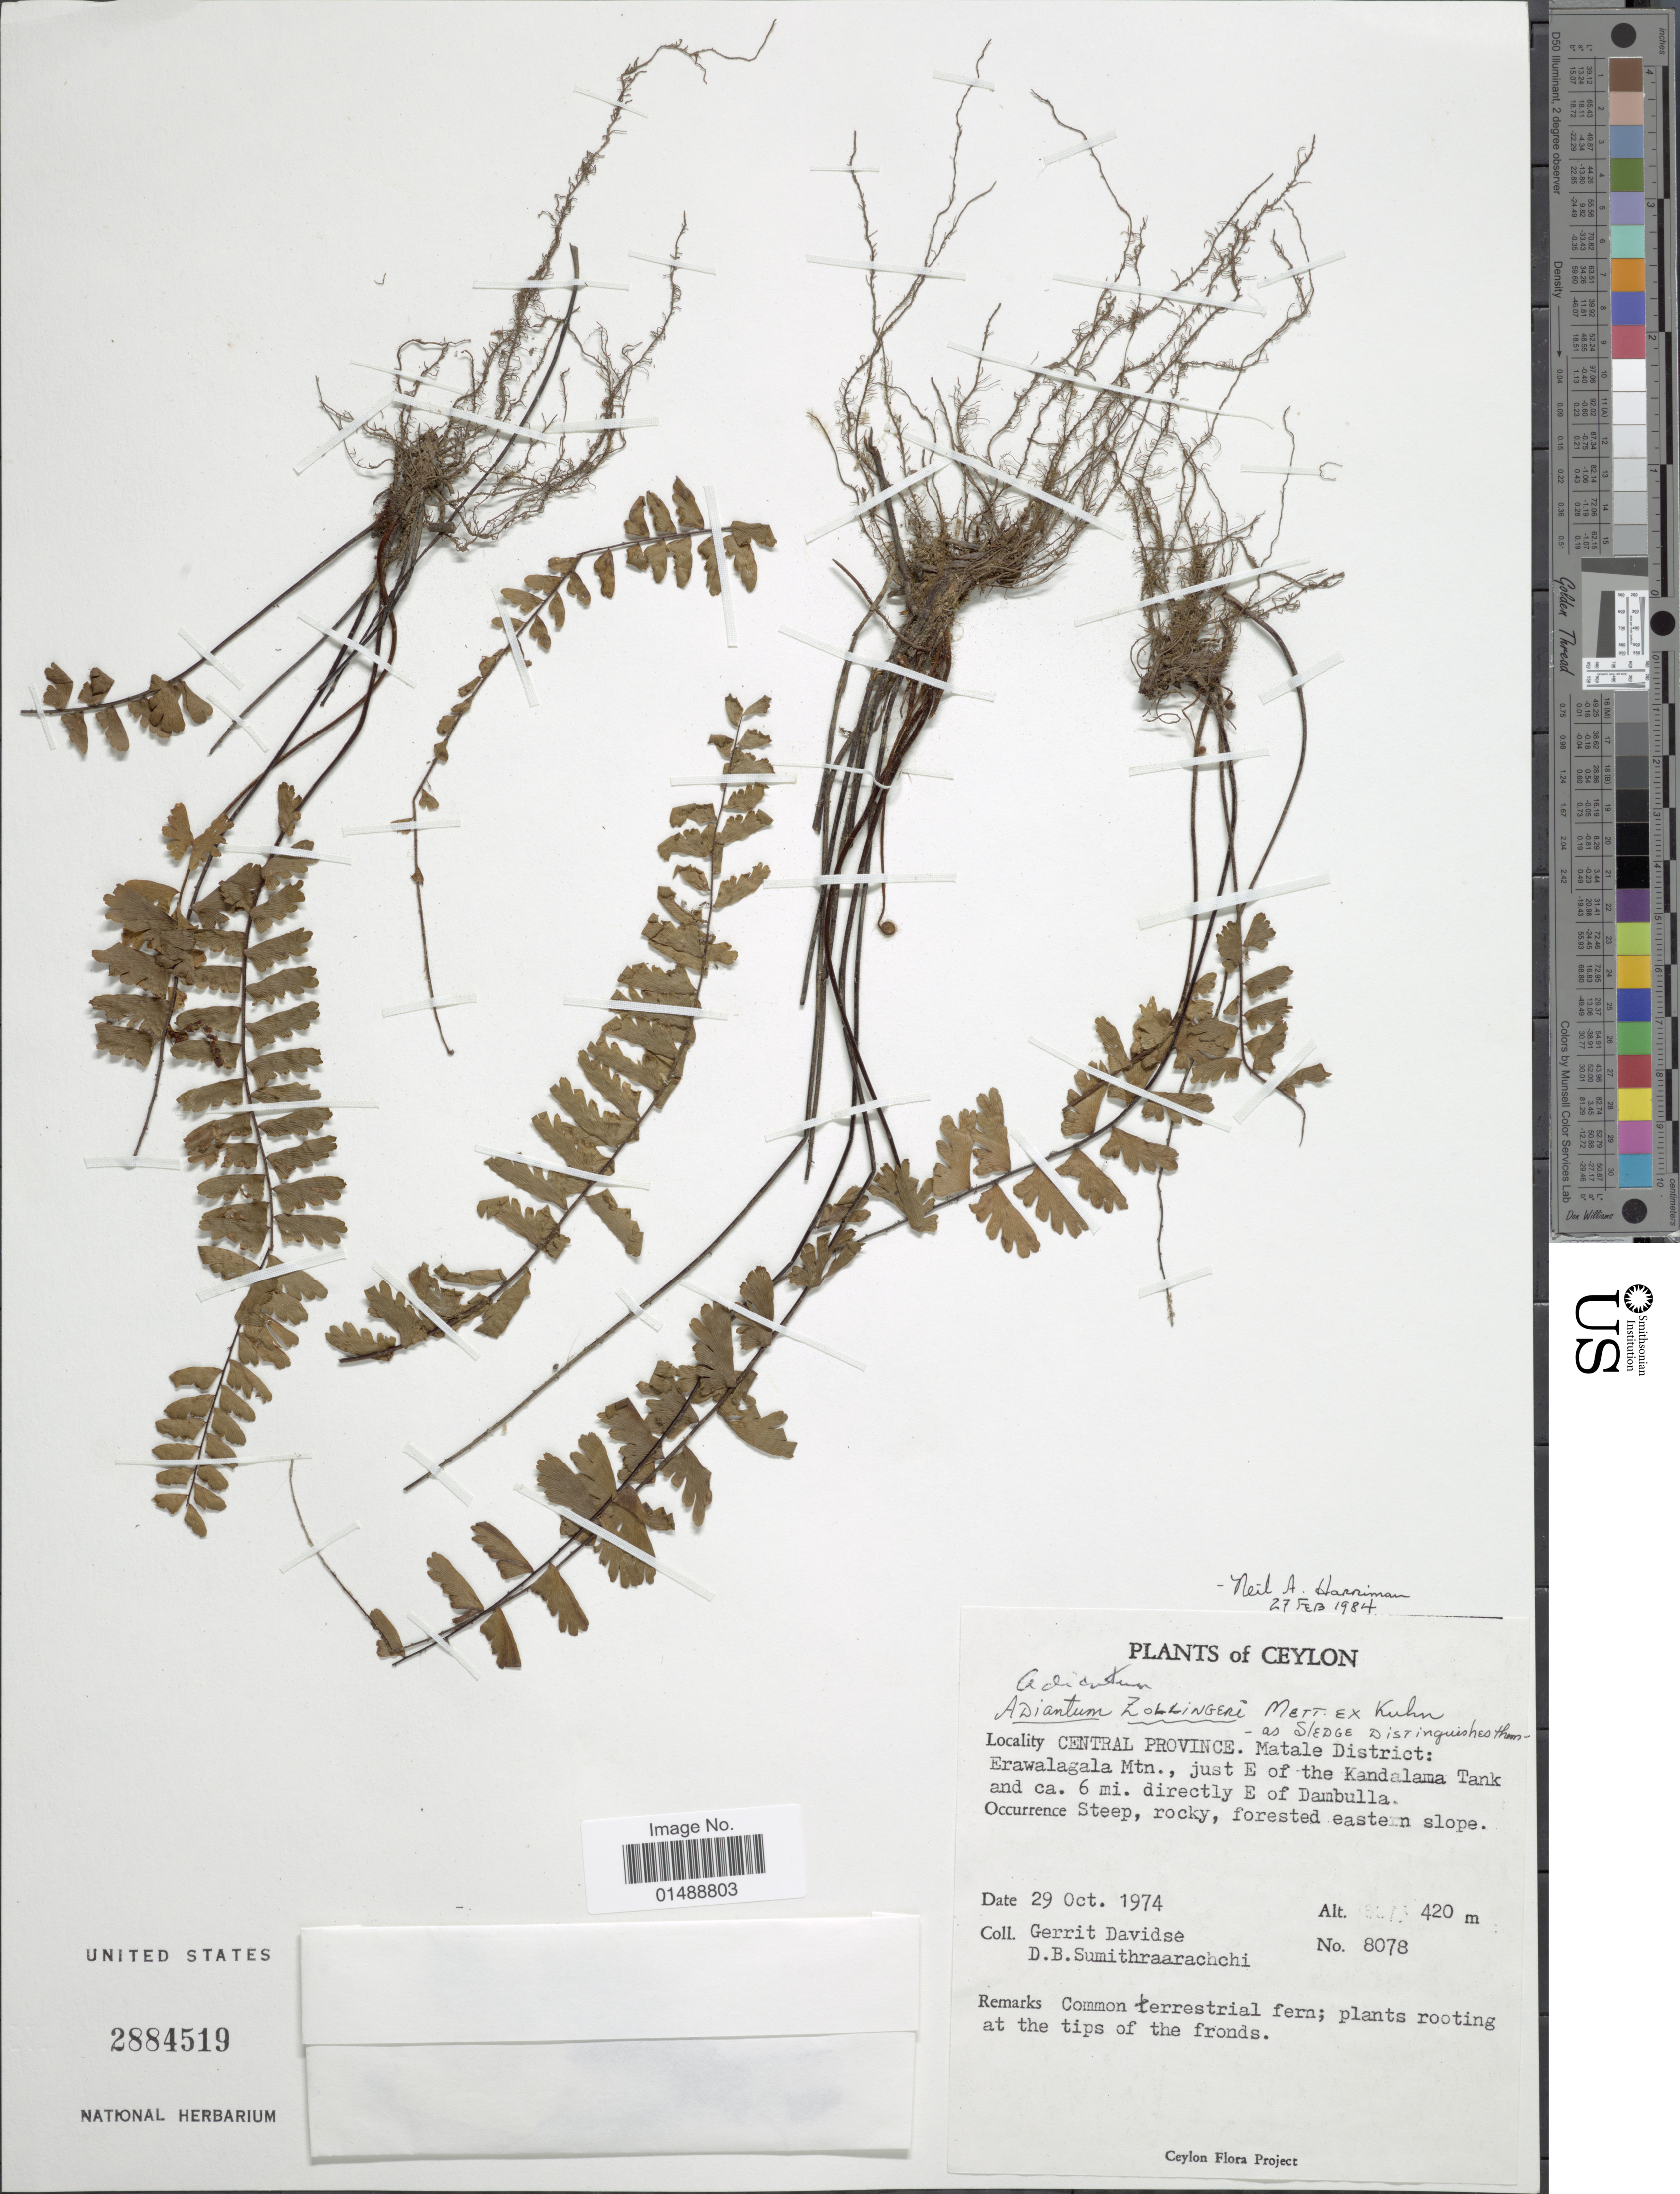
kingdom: Plantae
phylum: Tracheophyta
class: Polypodiopsida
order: Polypodiales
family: Pteridaceae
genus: Adiantum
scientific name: Adiantum zollingeri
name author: Mett. ex Kuhn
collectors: G. Davidse & D. B. Sumithraarachchi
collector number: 8078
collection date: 1974-10-29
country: Sri Lanka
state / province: Central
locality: Ceylon, Central province, Matale District, Erawalagala Mtn., just E of the Kandalama Tank and ca. 6 mi. directly E of Dambulla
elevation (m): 420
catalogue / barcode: US 2884519